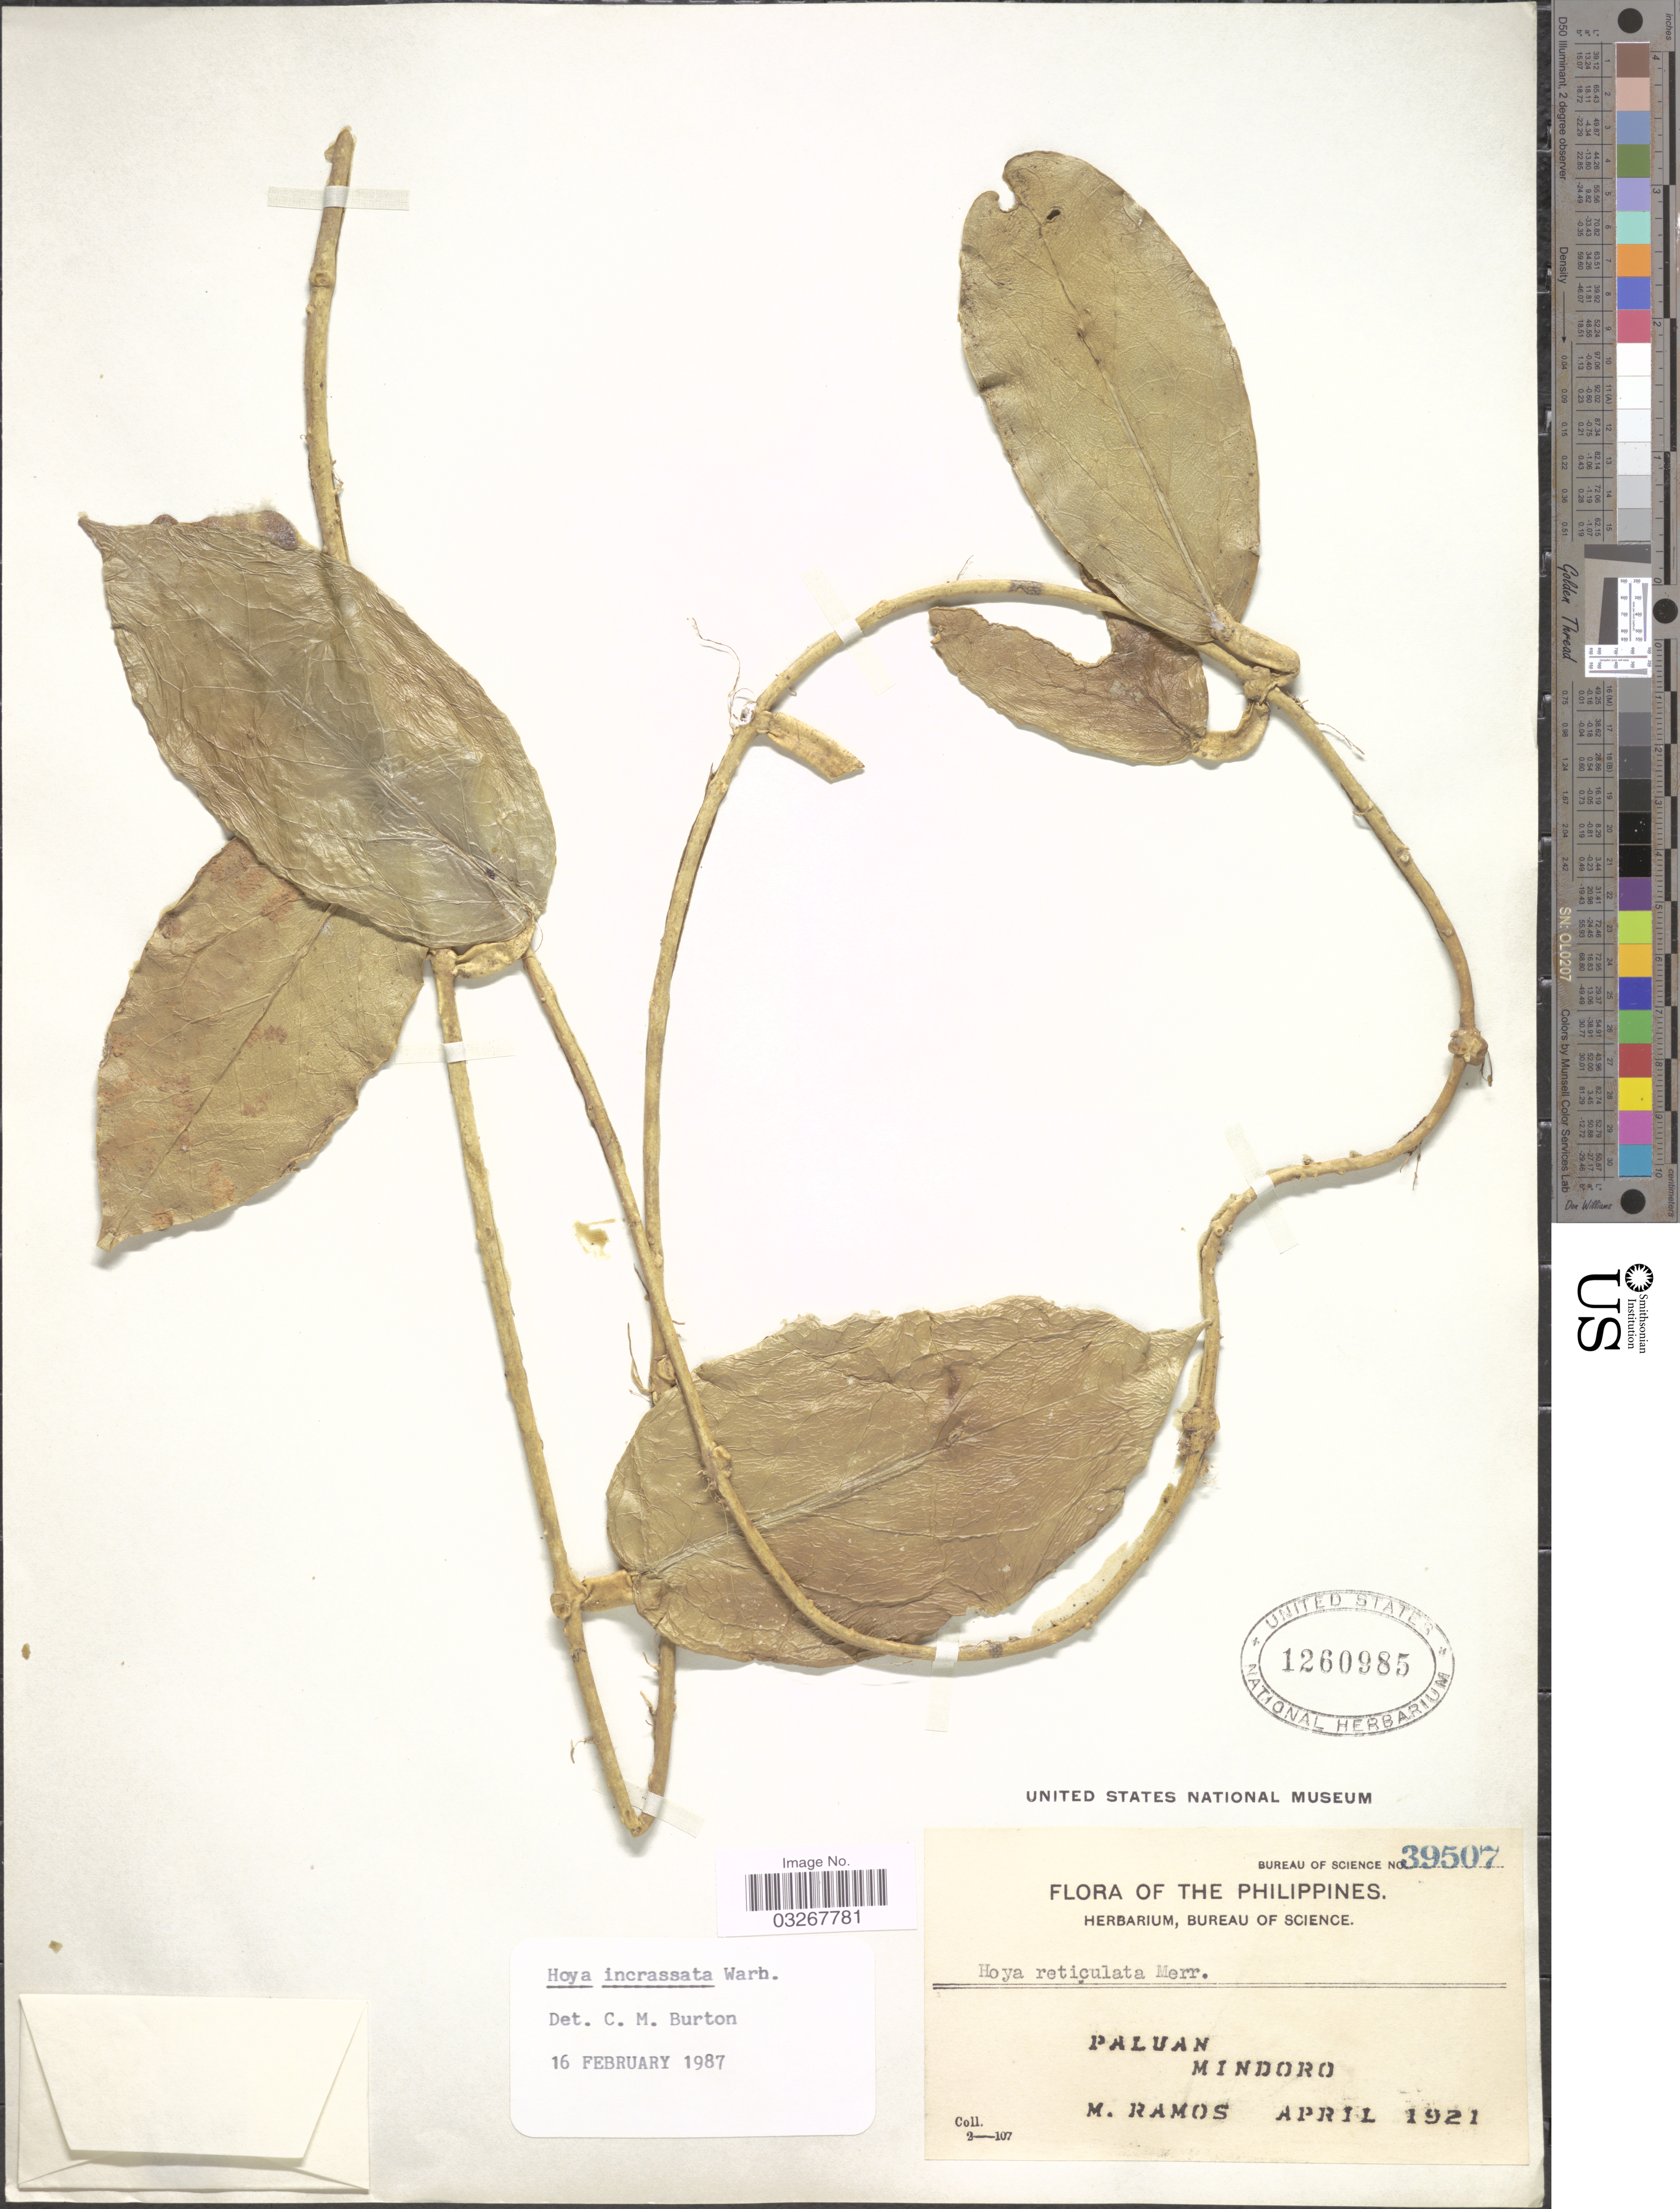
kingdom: Plantae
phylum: Tracheophyta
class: Magnoliopsida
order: Gentianales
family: Apocynaceae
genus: Hoya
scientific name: Hoya incrassata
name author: Warb.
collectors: M. Ramos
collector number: Bureau of Science 39507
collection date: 1921-04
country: Philippines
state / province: Mimaropa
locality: Paluan. Mindoro.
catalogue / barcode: US 1260985